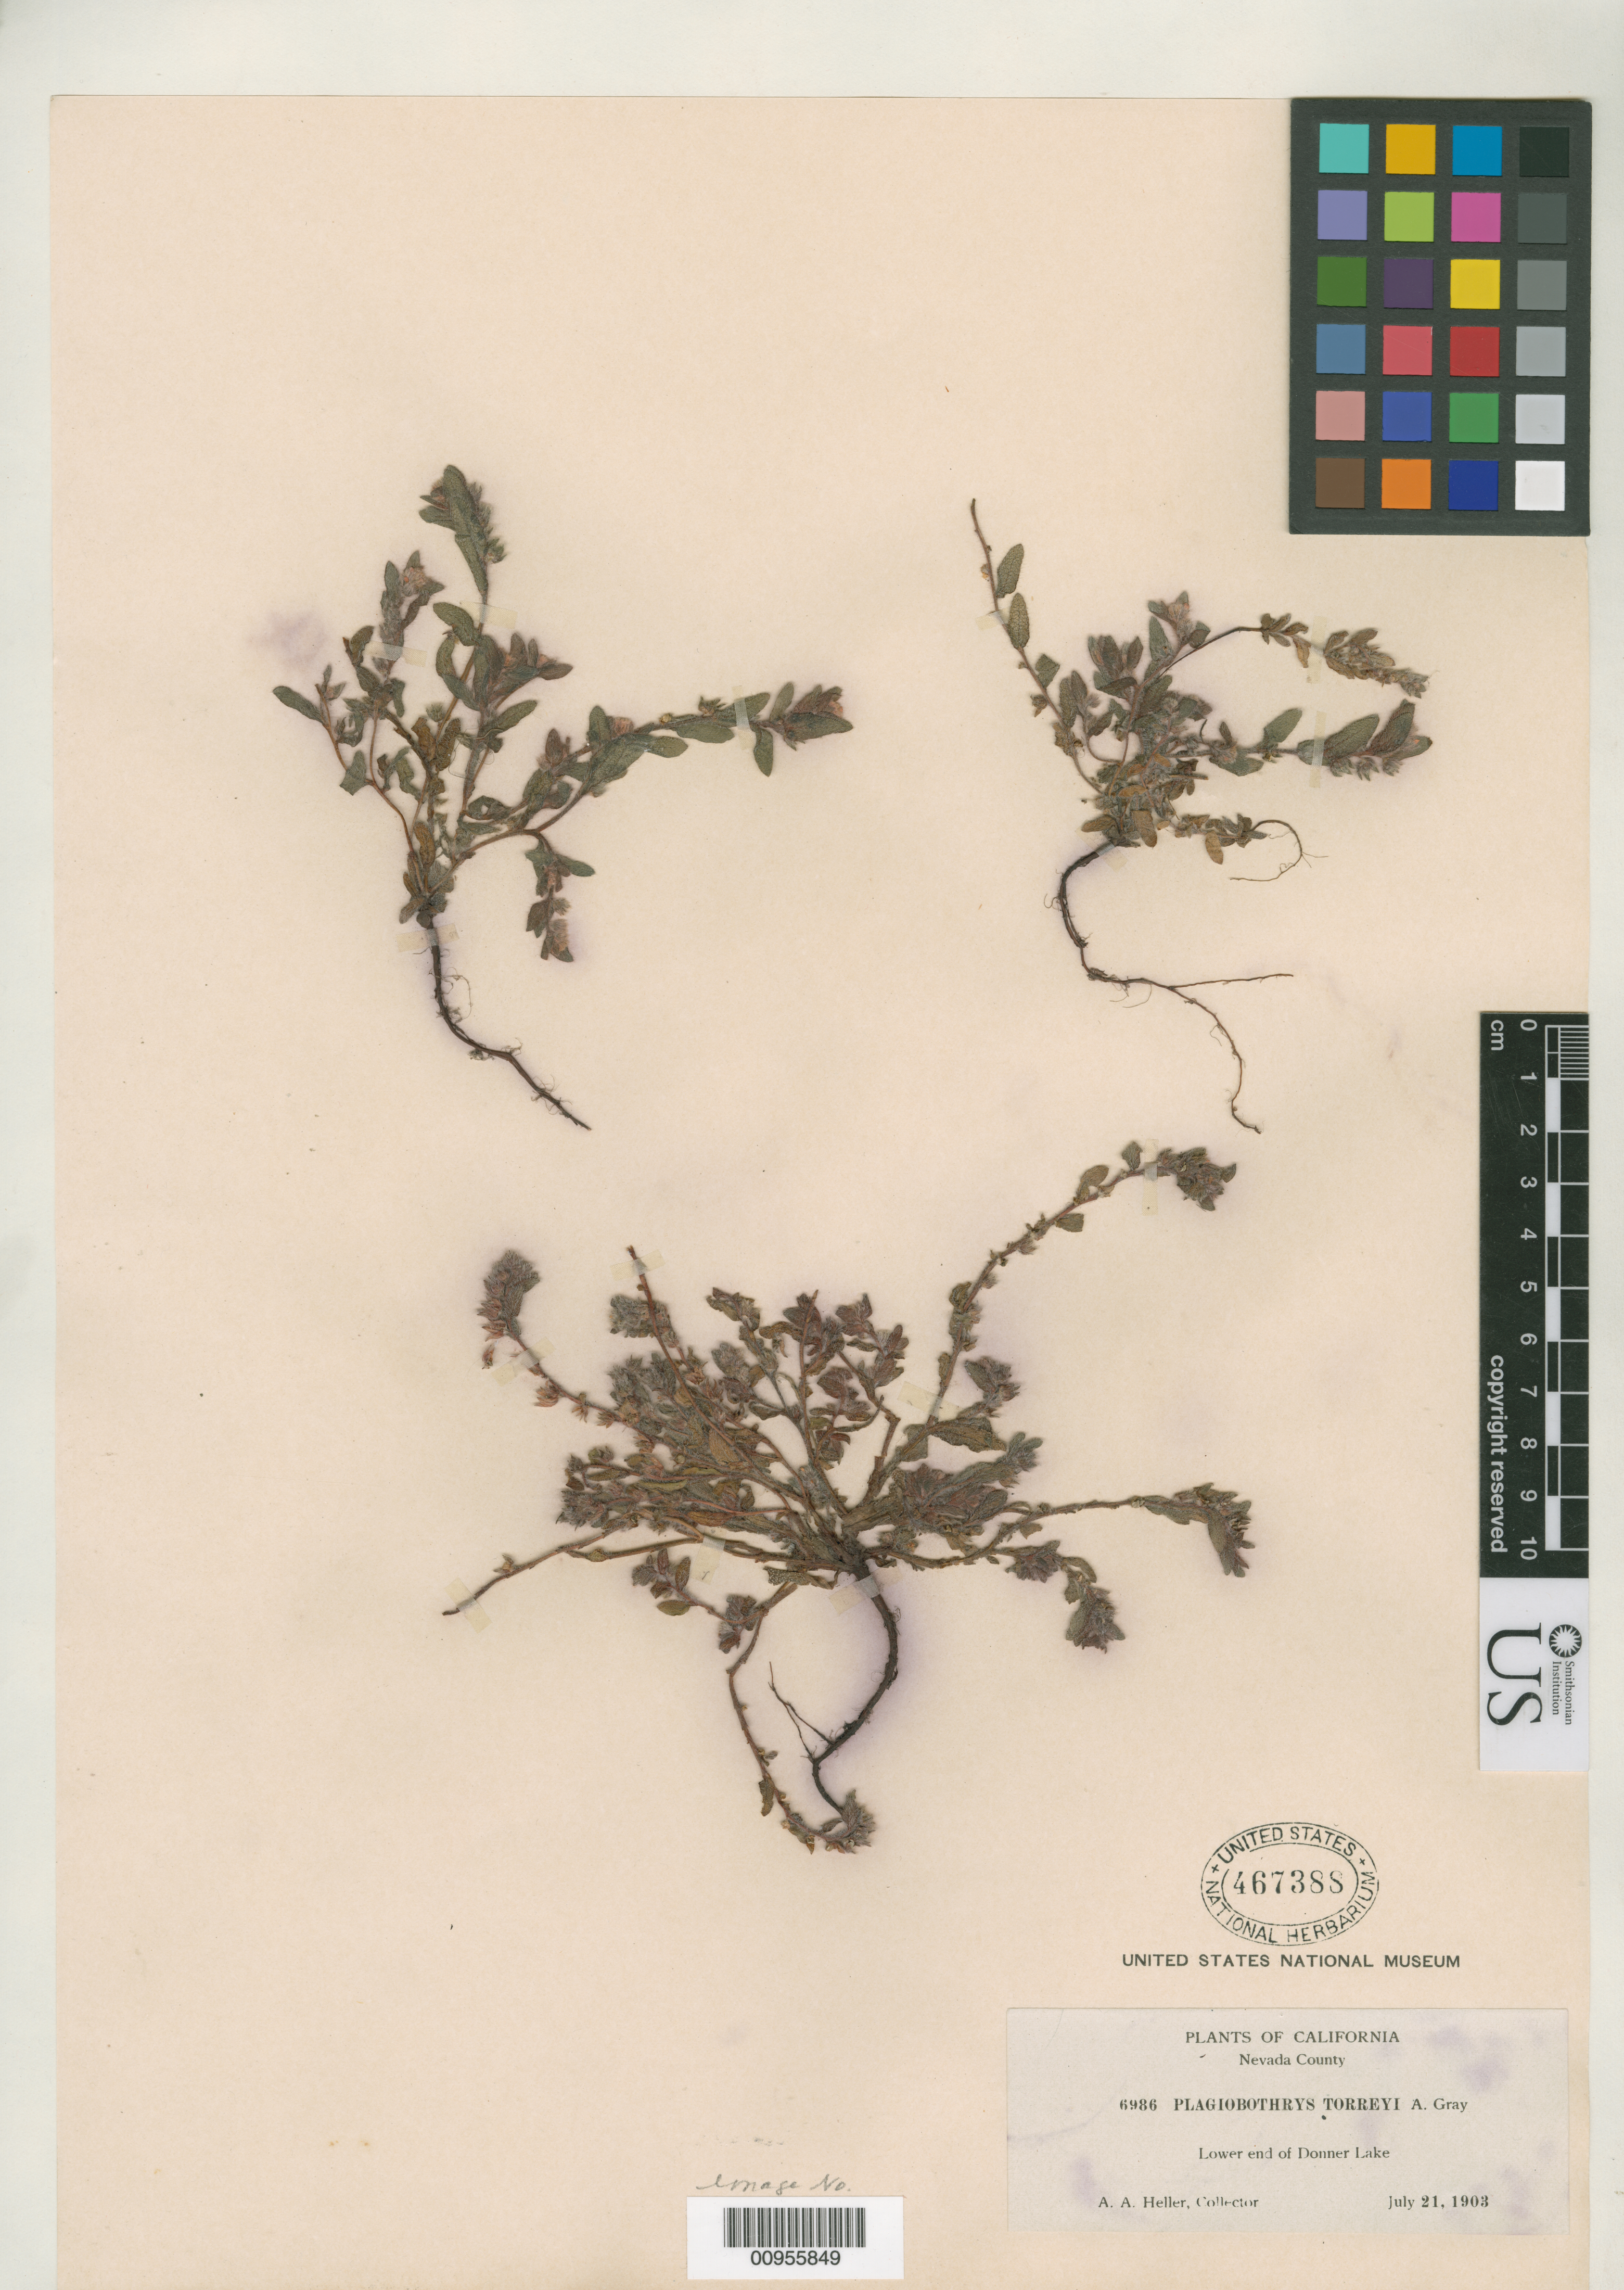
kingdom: Plantae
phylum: Tracheophyta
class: Magnoliopsida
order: Boraginales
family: Boraginaceae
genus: Plagiobothrys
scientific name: Plagiobothrys torreyi var. diffusus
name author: I.M. Johnst.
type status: Isotype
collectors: A. A. Heller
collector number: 6986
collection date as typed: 21 Jul 1903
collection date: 1903-07-21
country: United States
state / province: California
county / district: Nevada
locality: Lower end of Donner Lake.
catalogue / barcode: US 467388